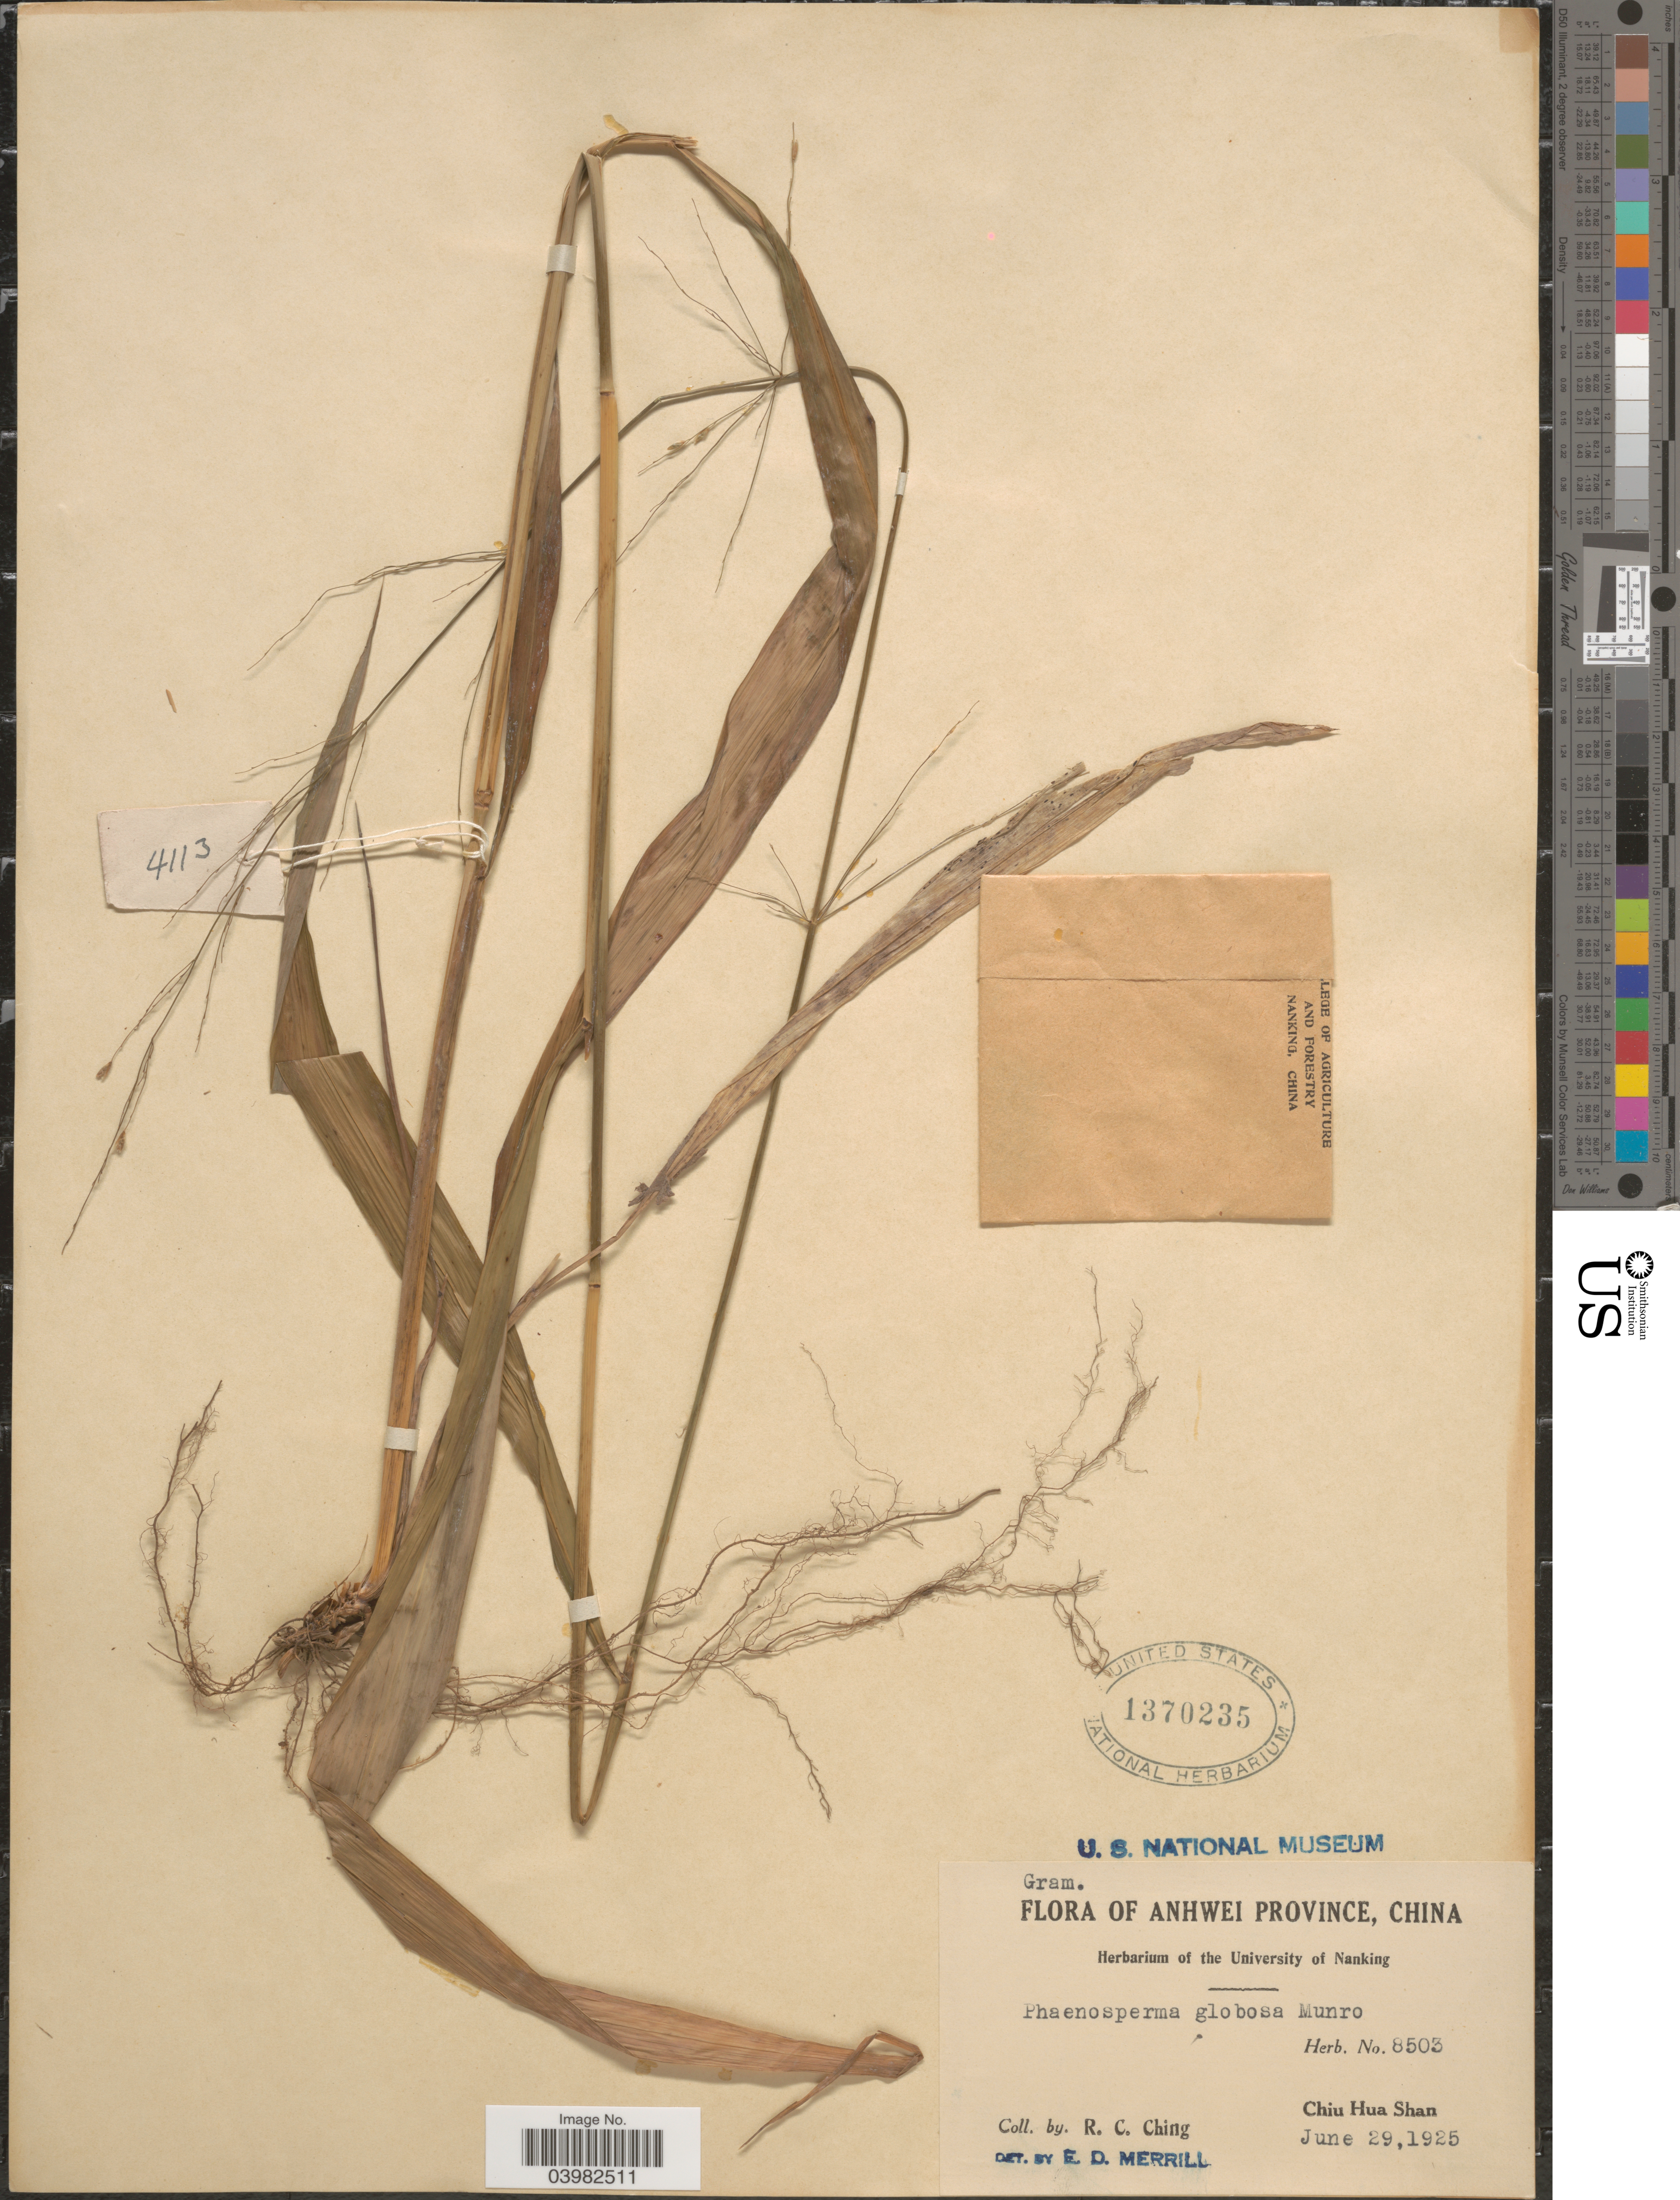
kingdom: Plantae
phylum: Tracheophyta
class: Liliopsida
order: Poales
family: Poaceae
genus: Phaenosperma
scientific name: Phaenosperma globosum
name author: Munro ex Benth.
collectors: R. C. Ching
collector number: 8503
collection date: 1925-06-29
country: China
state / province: Anhui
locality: Anhwei Province. Chiu Hua Shan.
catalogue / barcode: US 1370235